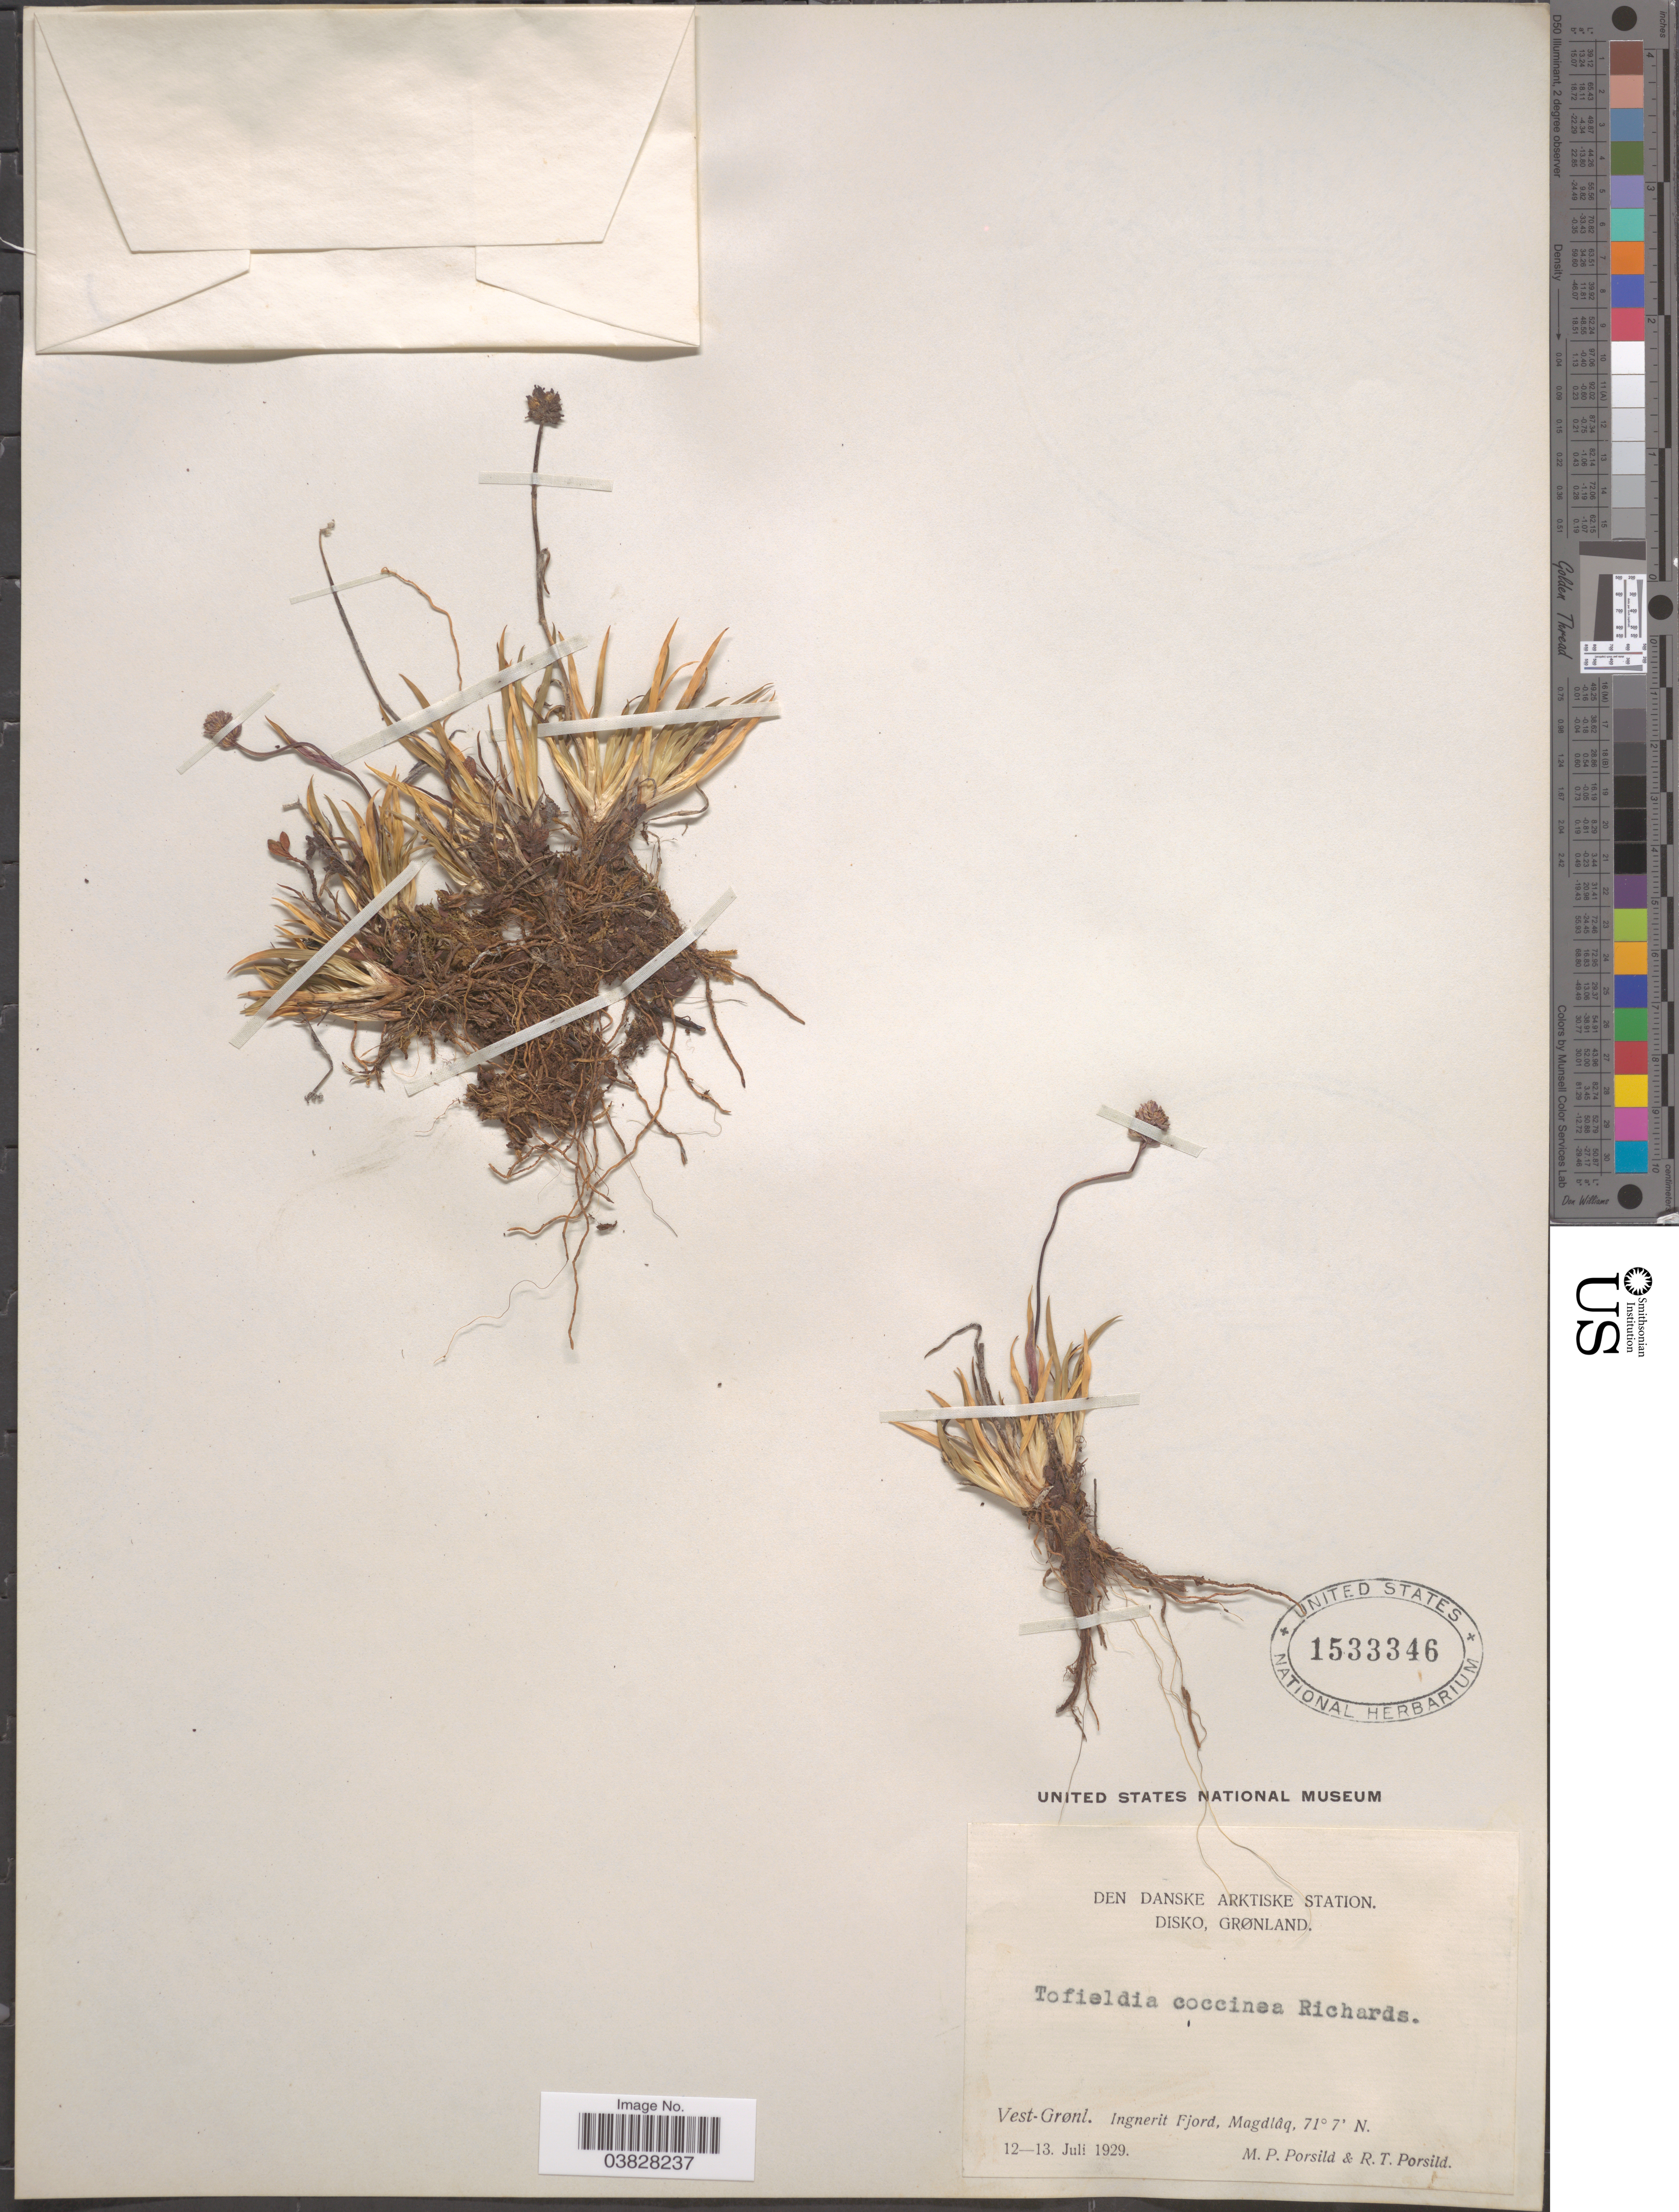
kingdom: Plantae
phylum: Tracheophyta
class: Liliopsida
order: Alismatales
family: Tofieldiaceae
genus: Tofieldia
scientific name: Tofieldia coccinea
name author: Richardson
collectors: M. P. Porsild & R. T. Porsild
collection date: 1929-07-12/1929-07-13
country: Greenland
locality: Den Danske Arktiske Station. Disko, Grønland. Vest-Grønl. Ingnerit Fjord, Magdlâq.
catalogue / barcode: US 1533346